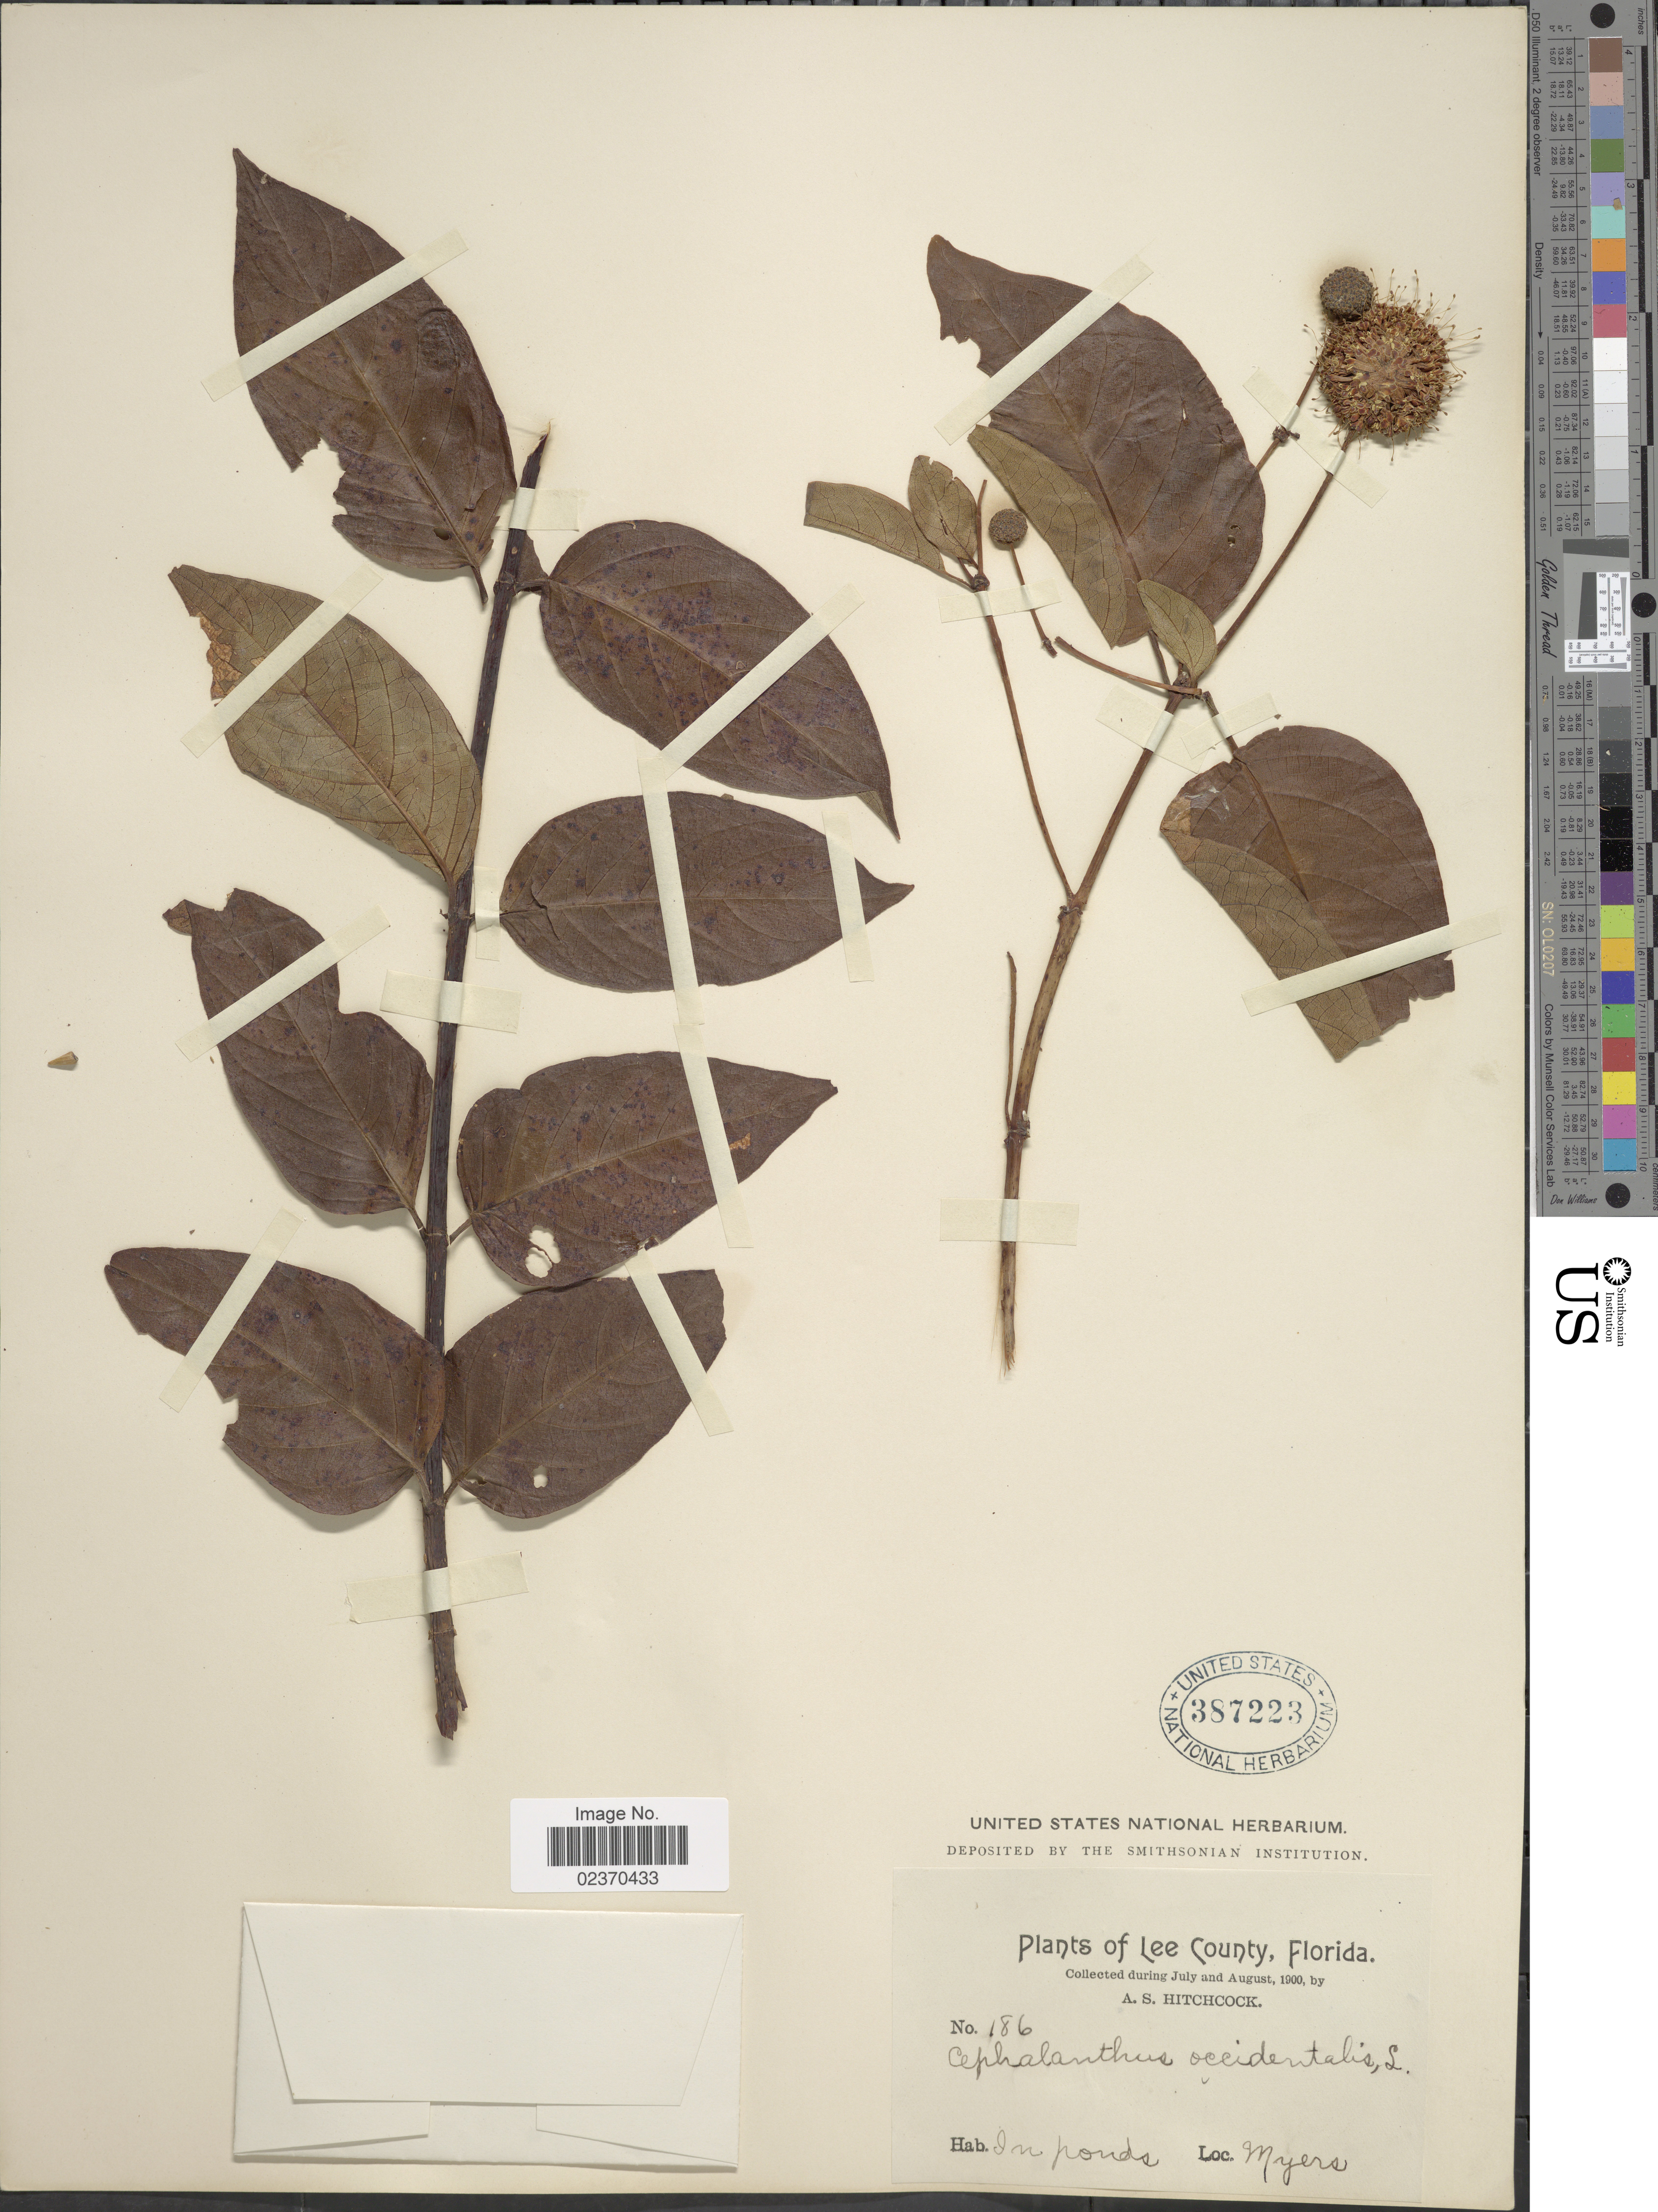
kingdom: Plantae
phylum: Tracheophyta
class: Magnoliopsida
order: Gentianales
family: Rubiaceae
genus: Cephalanthus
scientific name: Cephalanthus occidentalis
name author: L.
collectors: A. S. Hitchcock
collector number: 186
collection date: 1900-07/1900-08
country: United States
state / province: Florida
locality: Lee County, Myers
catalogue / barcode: US 387223